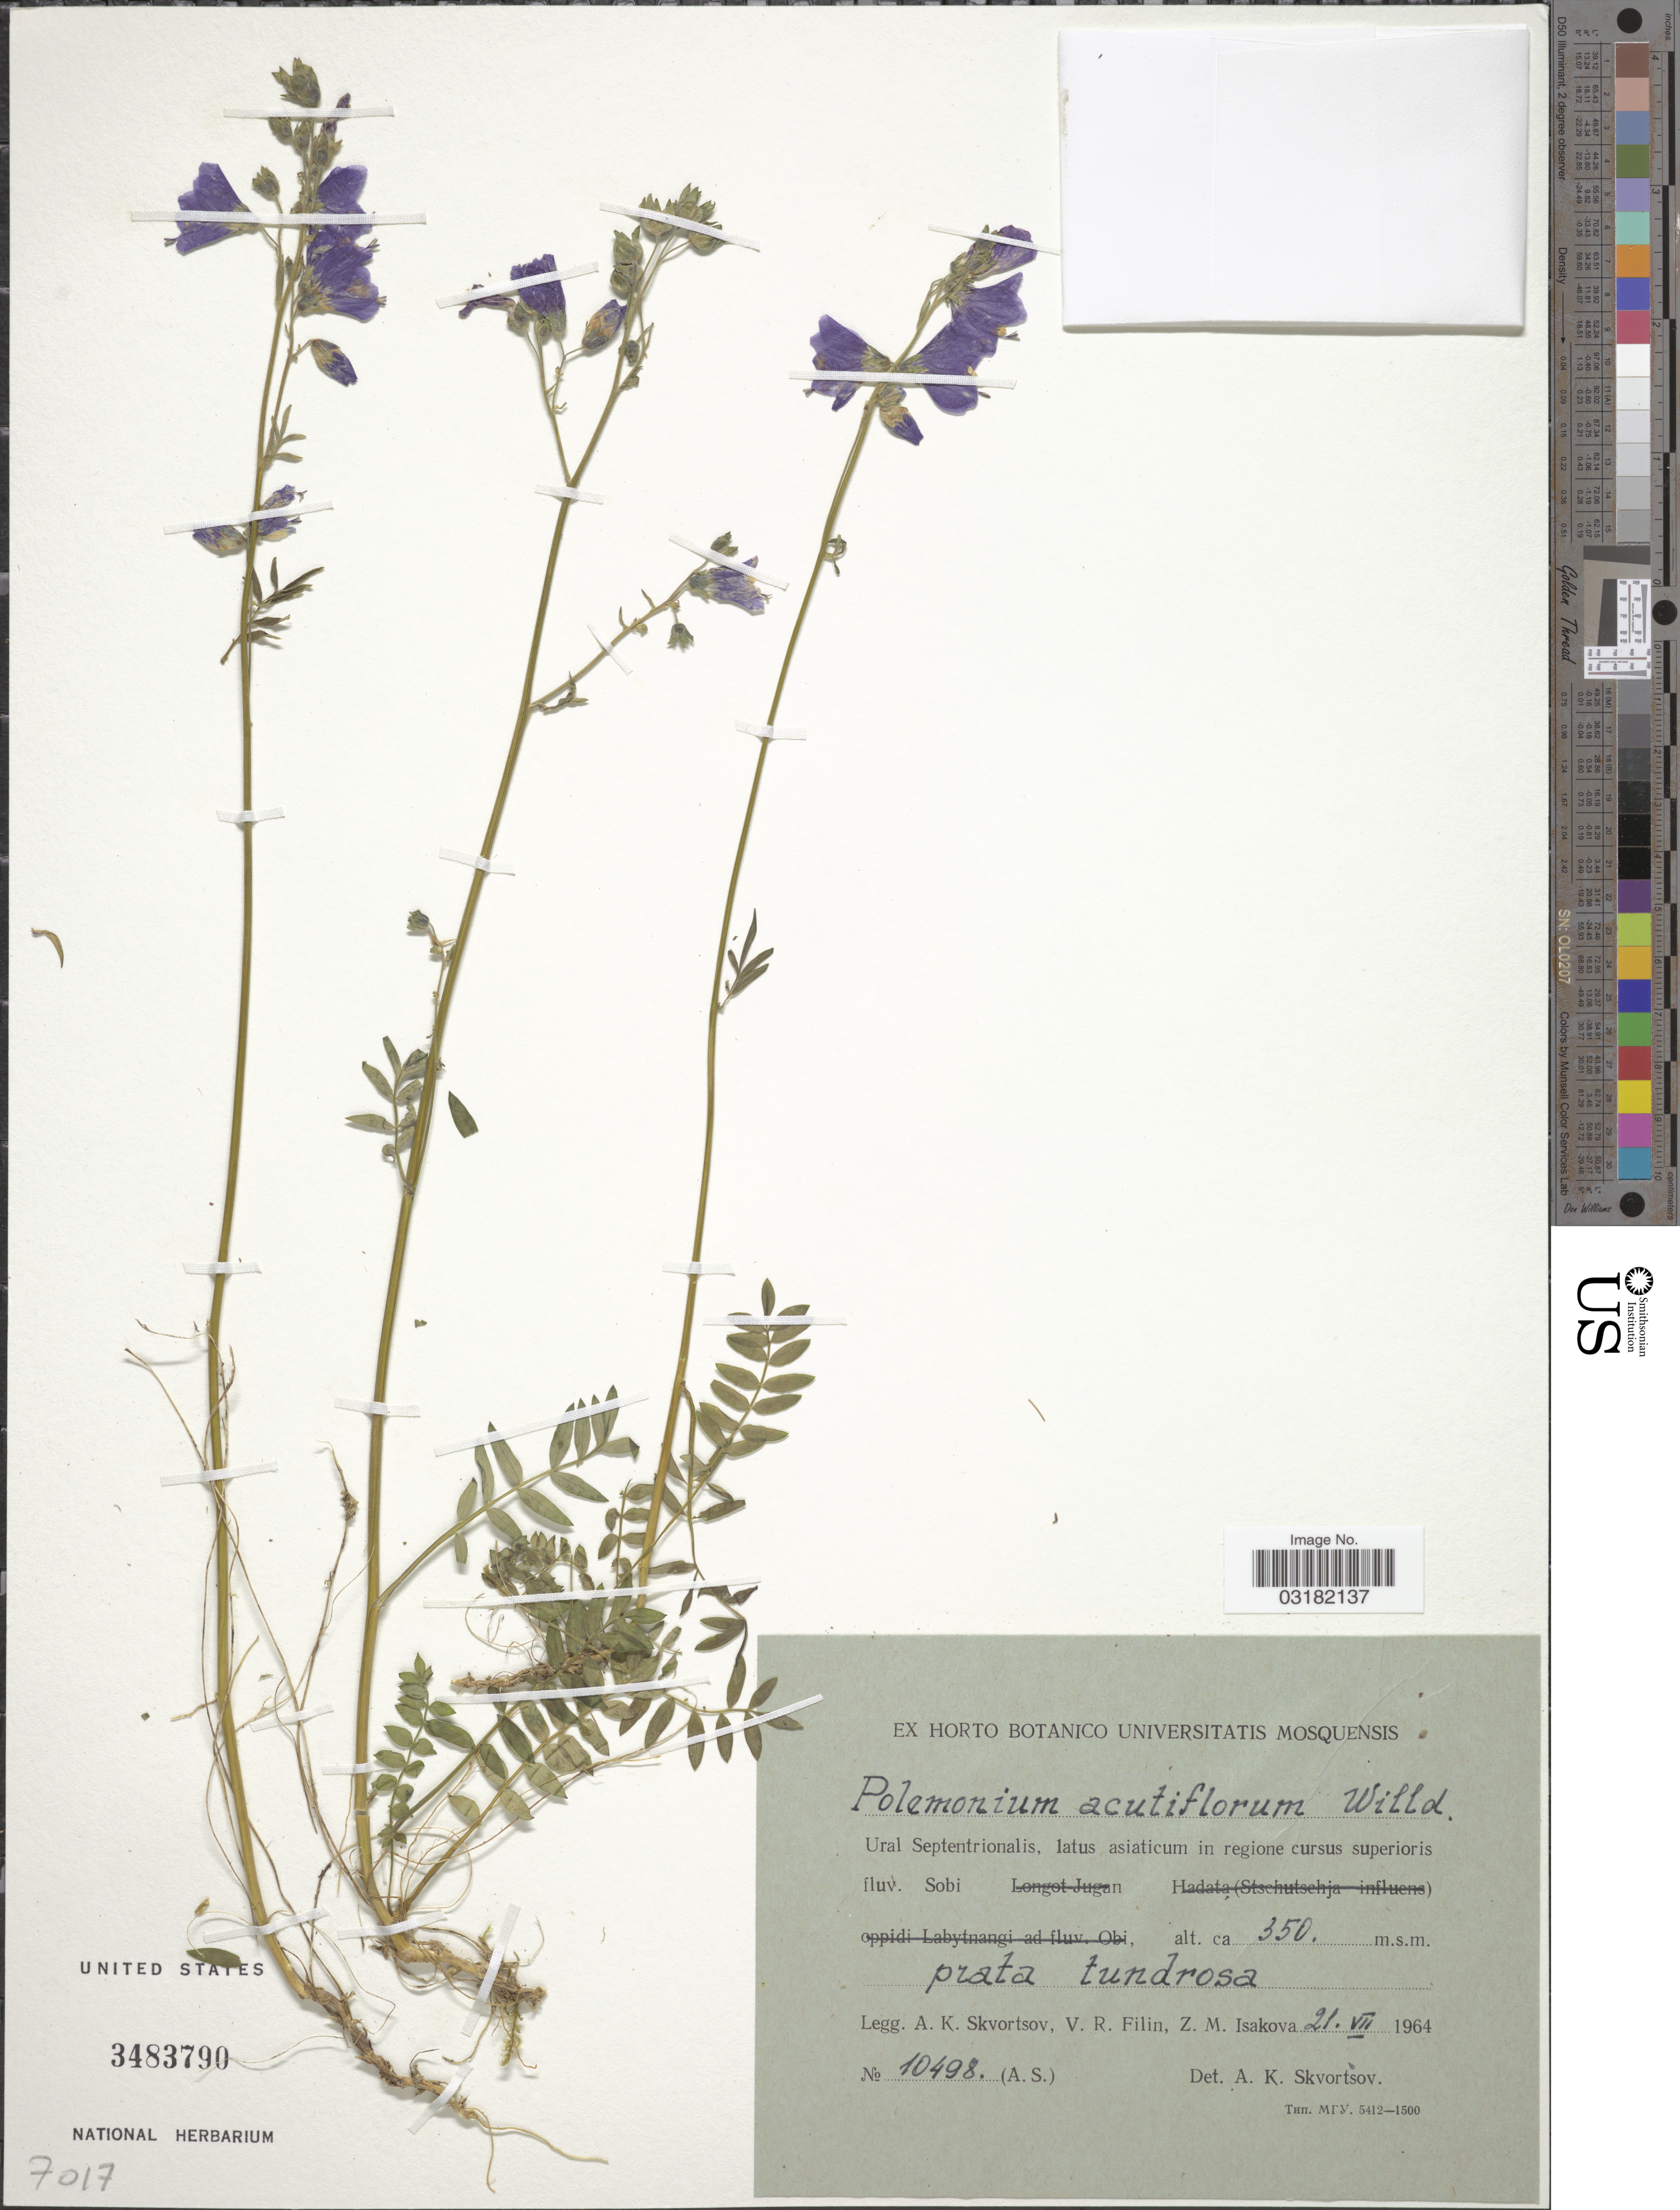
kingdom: Plantae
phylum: Tracheophyta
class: Magnoliopsida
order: Ericales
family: Polemoniaceae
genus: Polemonium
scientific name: Polemonium acutiflorum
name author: Willd. ex Roem. & Schult.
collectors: A. K. Skvortsov, V. Filin & Z. Isakova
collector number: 10498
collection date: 1964-07-21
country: Russian Federation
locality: Ural Septentrionalis, latus asiaticum in regione cursus superioris fluv. Sobi prat tundrosa.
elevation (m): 350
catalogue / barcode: US 3483790